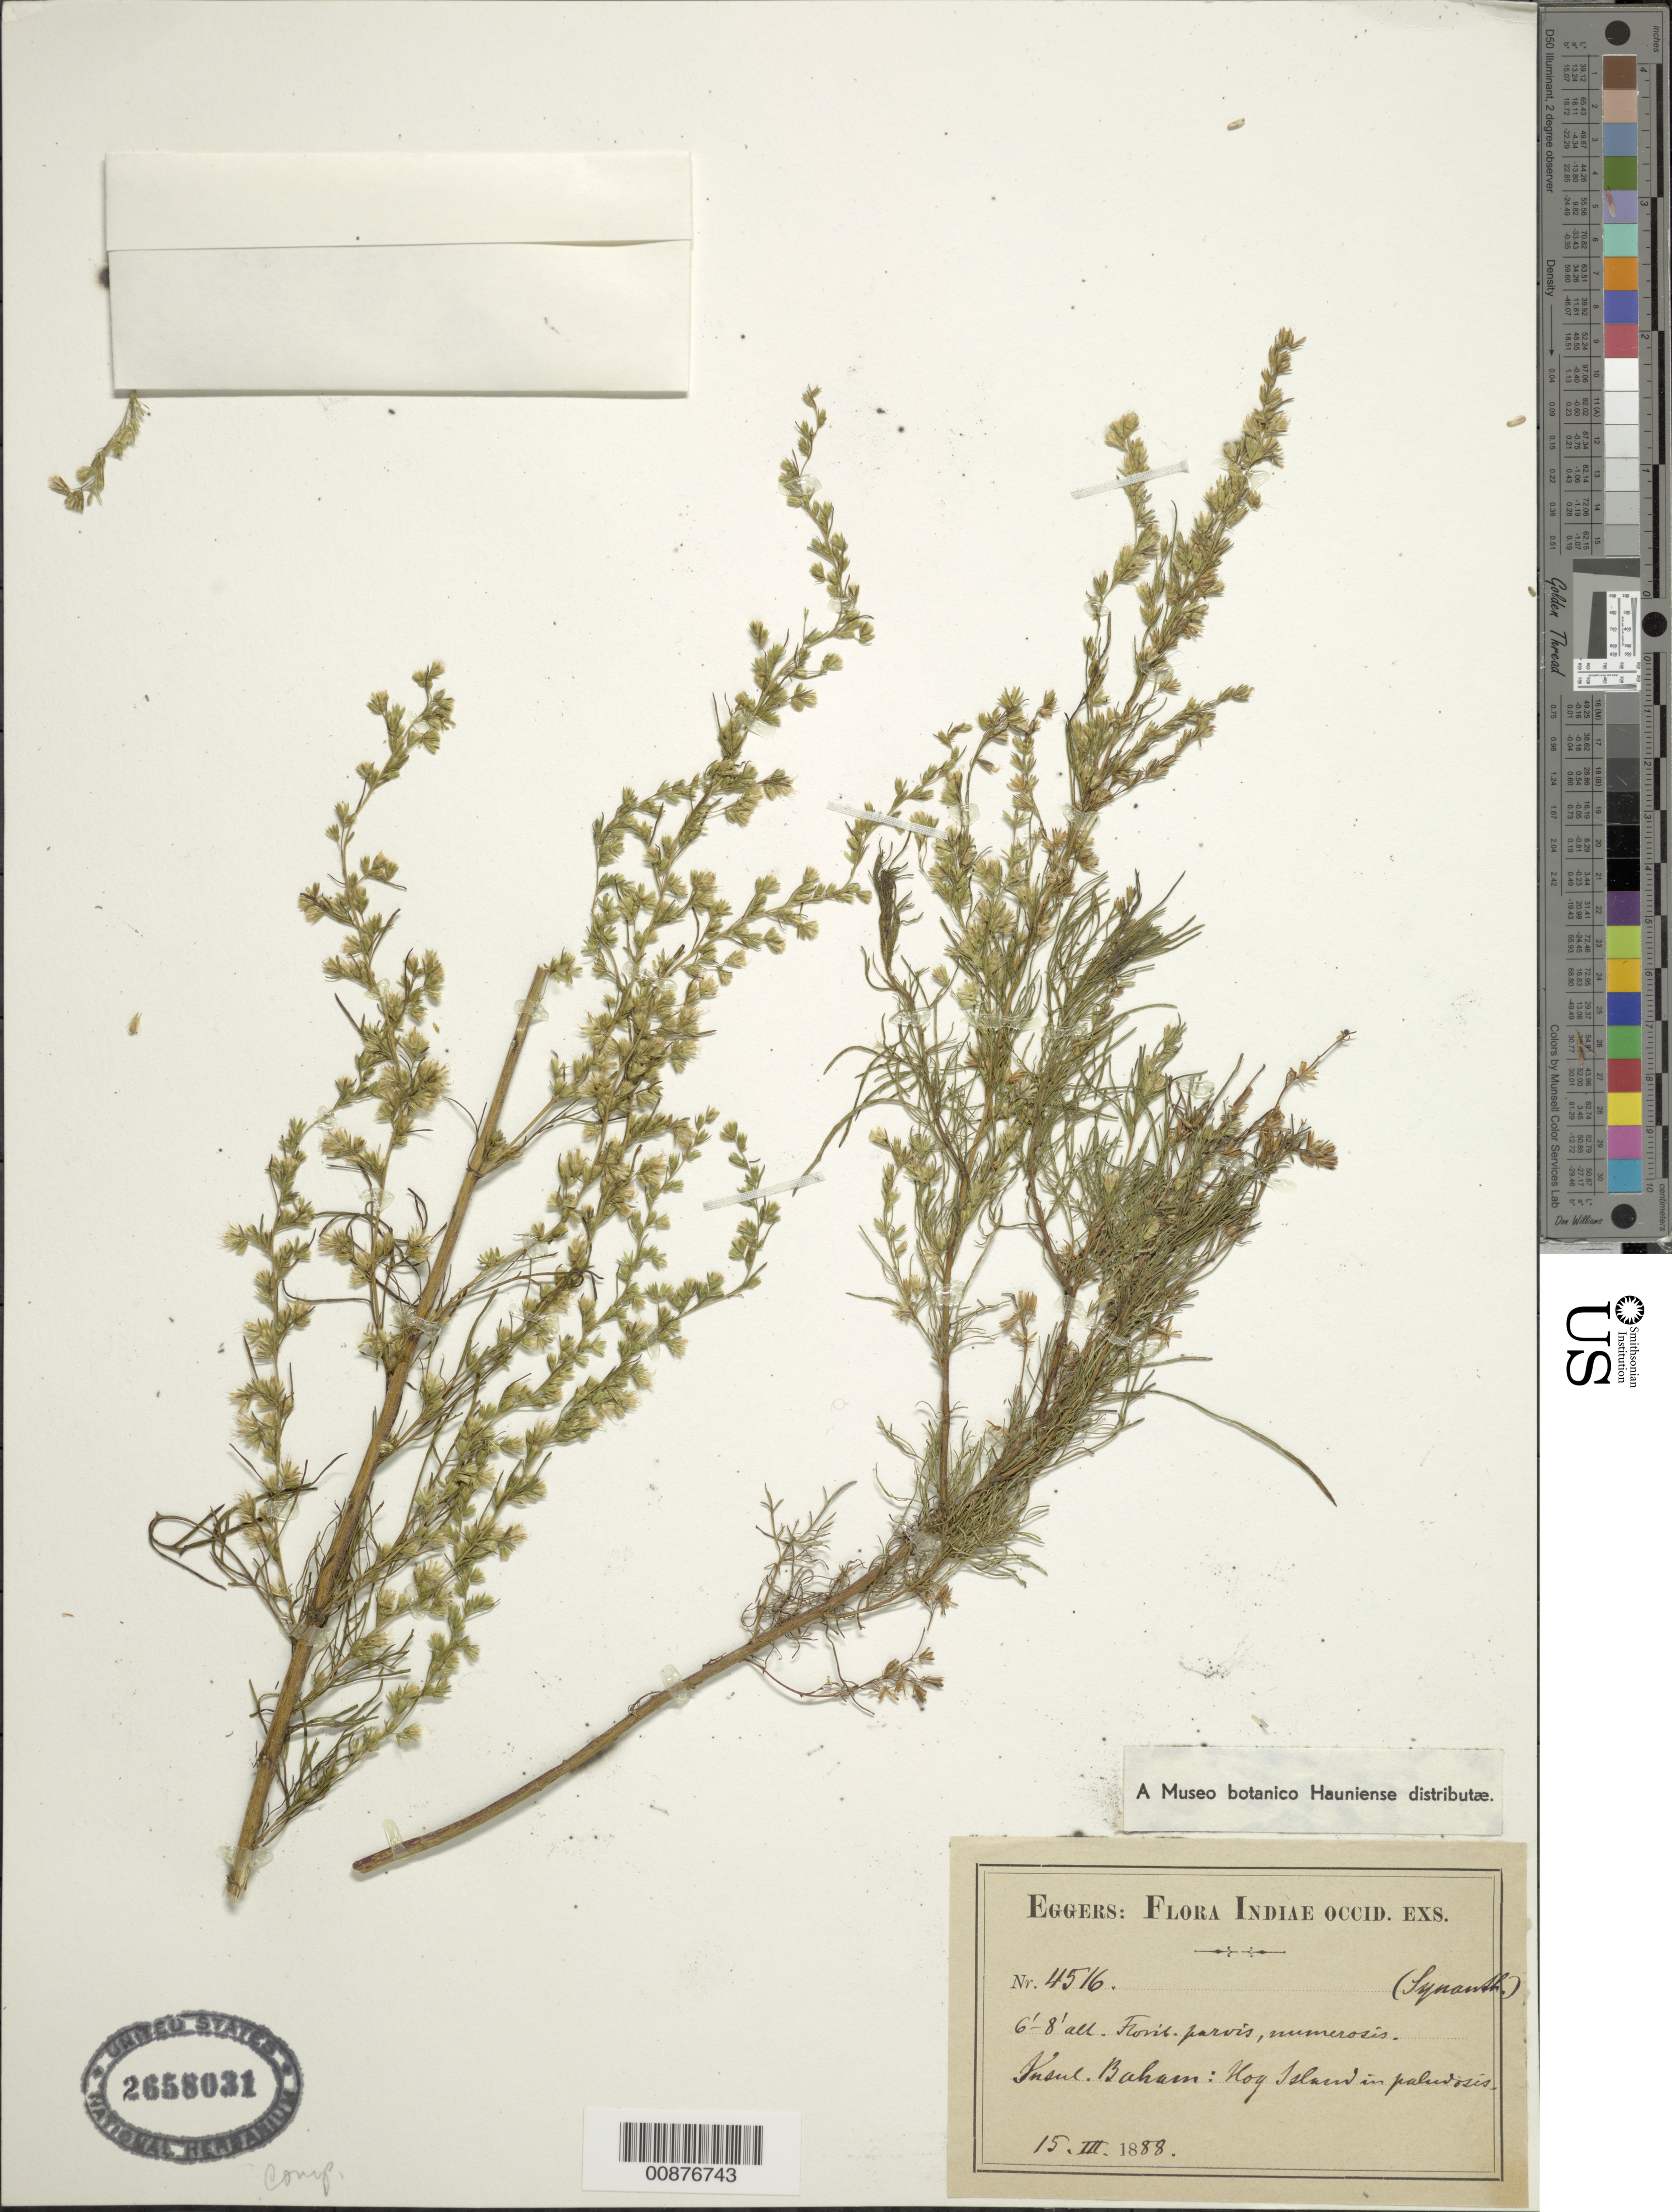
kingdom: Plantae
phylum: Tracheophyta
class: Magnoliopsida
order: Asterales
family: Asteraceae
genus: Eupatorium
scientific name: Eupatorium capillifolium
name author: (Lam.) Small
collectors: H. F. A. von Eggers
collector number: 4516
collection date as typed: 15 Mar 1888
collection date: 1888-03-15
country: Bahamas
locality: Hog Island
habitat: In paludosis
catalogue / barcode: US 2658031